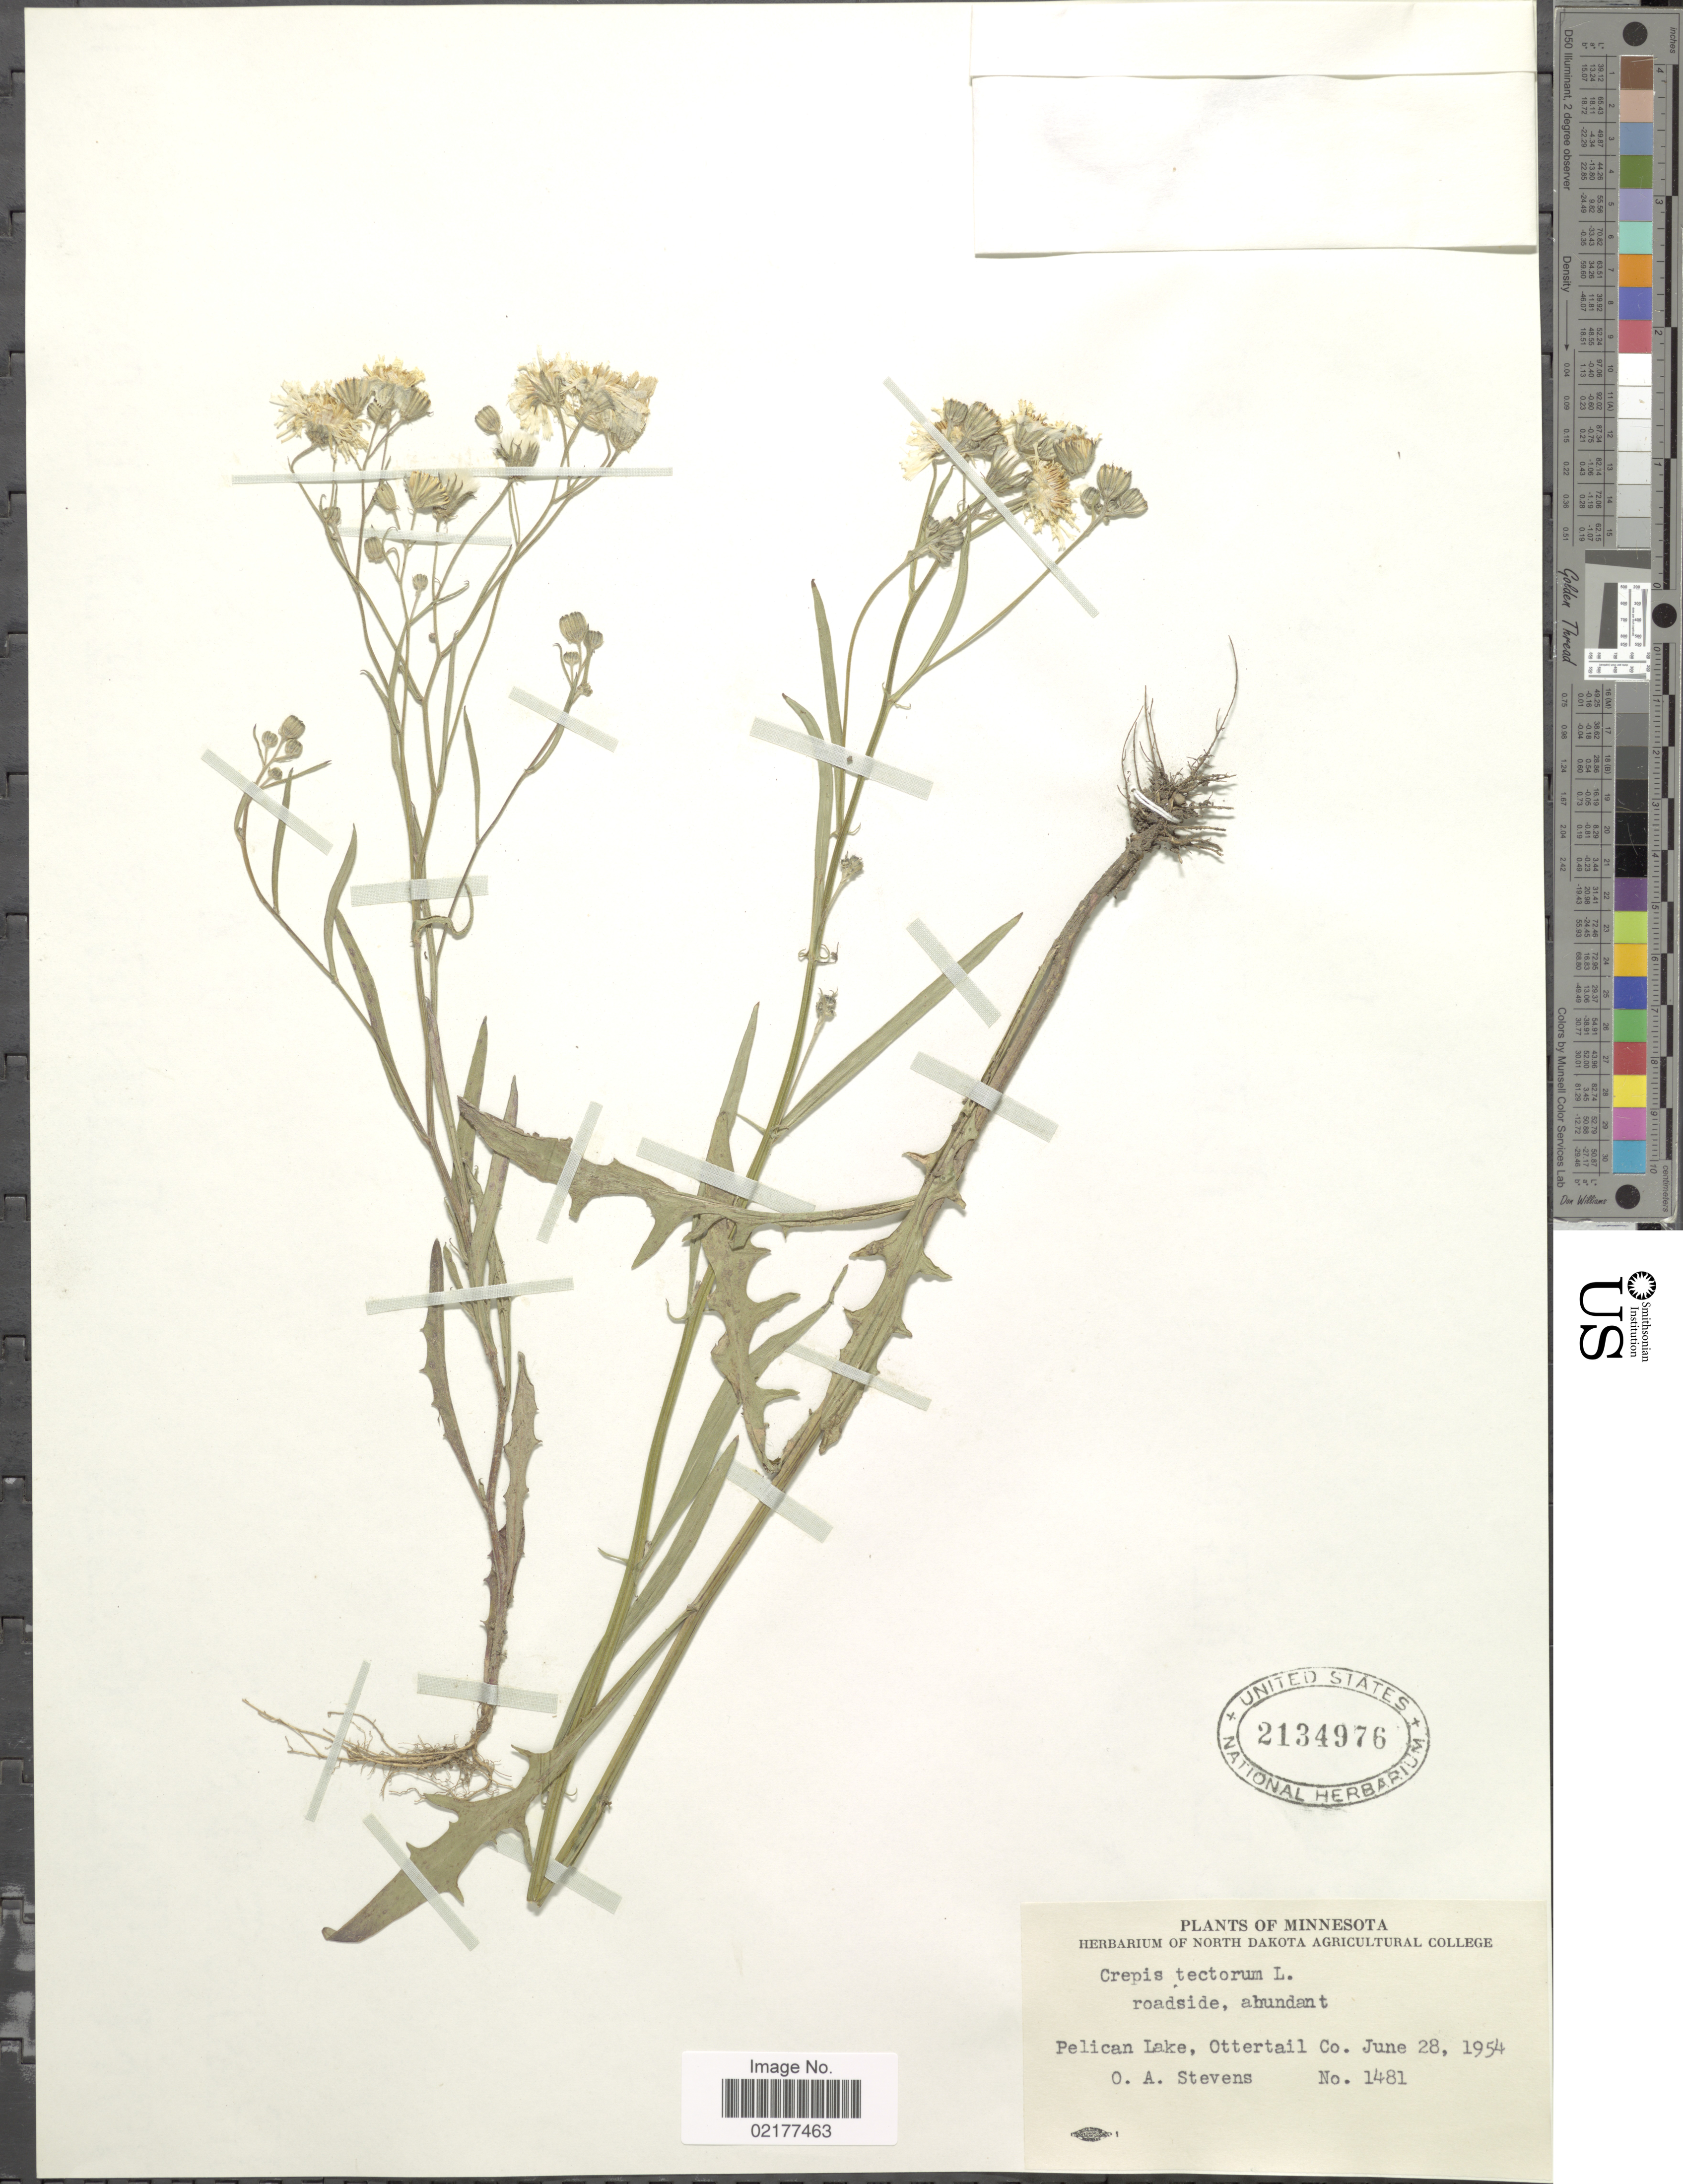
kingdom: Plantae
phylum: Tracheophyta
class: Magnoliopsida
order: Asterales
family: Asteraceae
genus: Crepis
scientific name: Crepis tectorum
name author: L.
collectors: O. A. Stevens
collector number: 1481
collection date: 1954-06-28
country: United States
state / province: Minnesota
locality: Pelican Lake, Ottertail Co.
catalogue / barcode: US 2134976